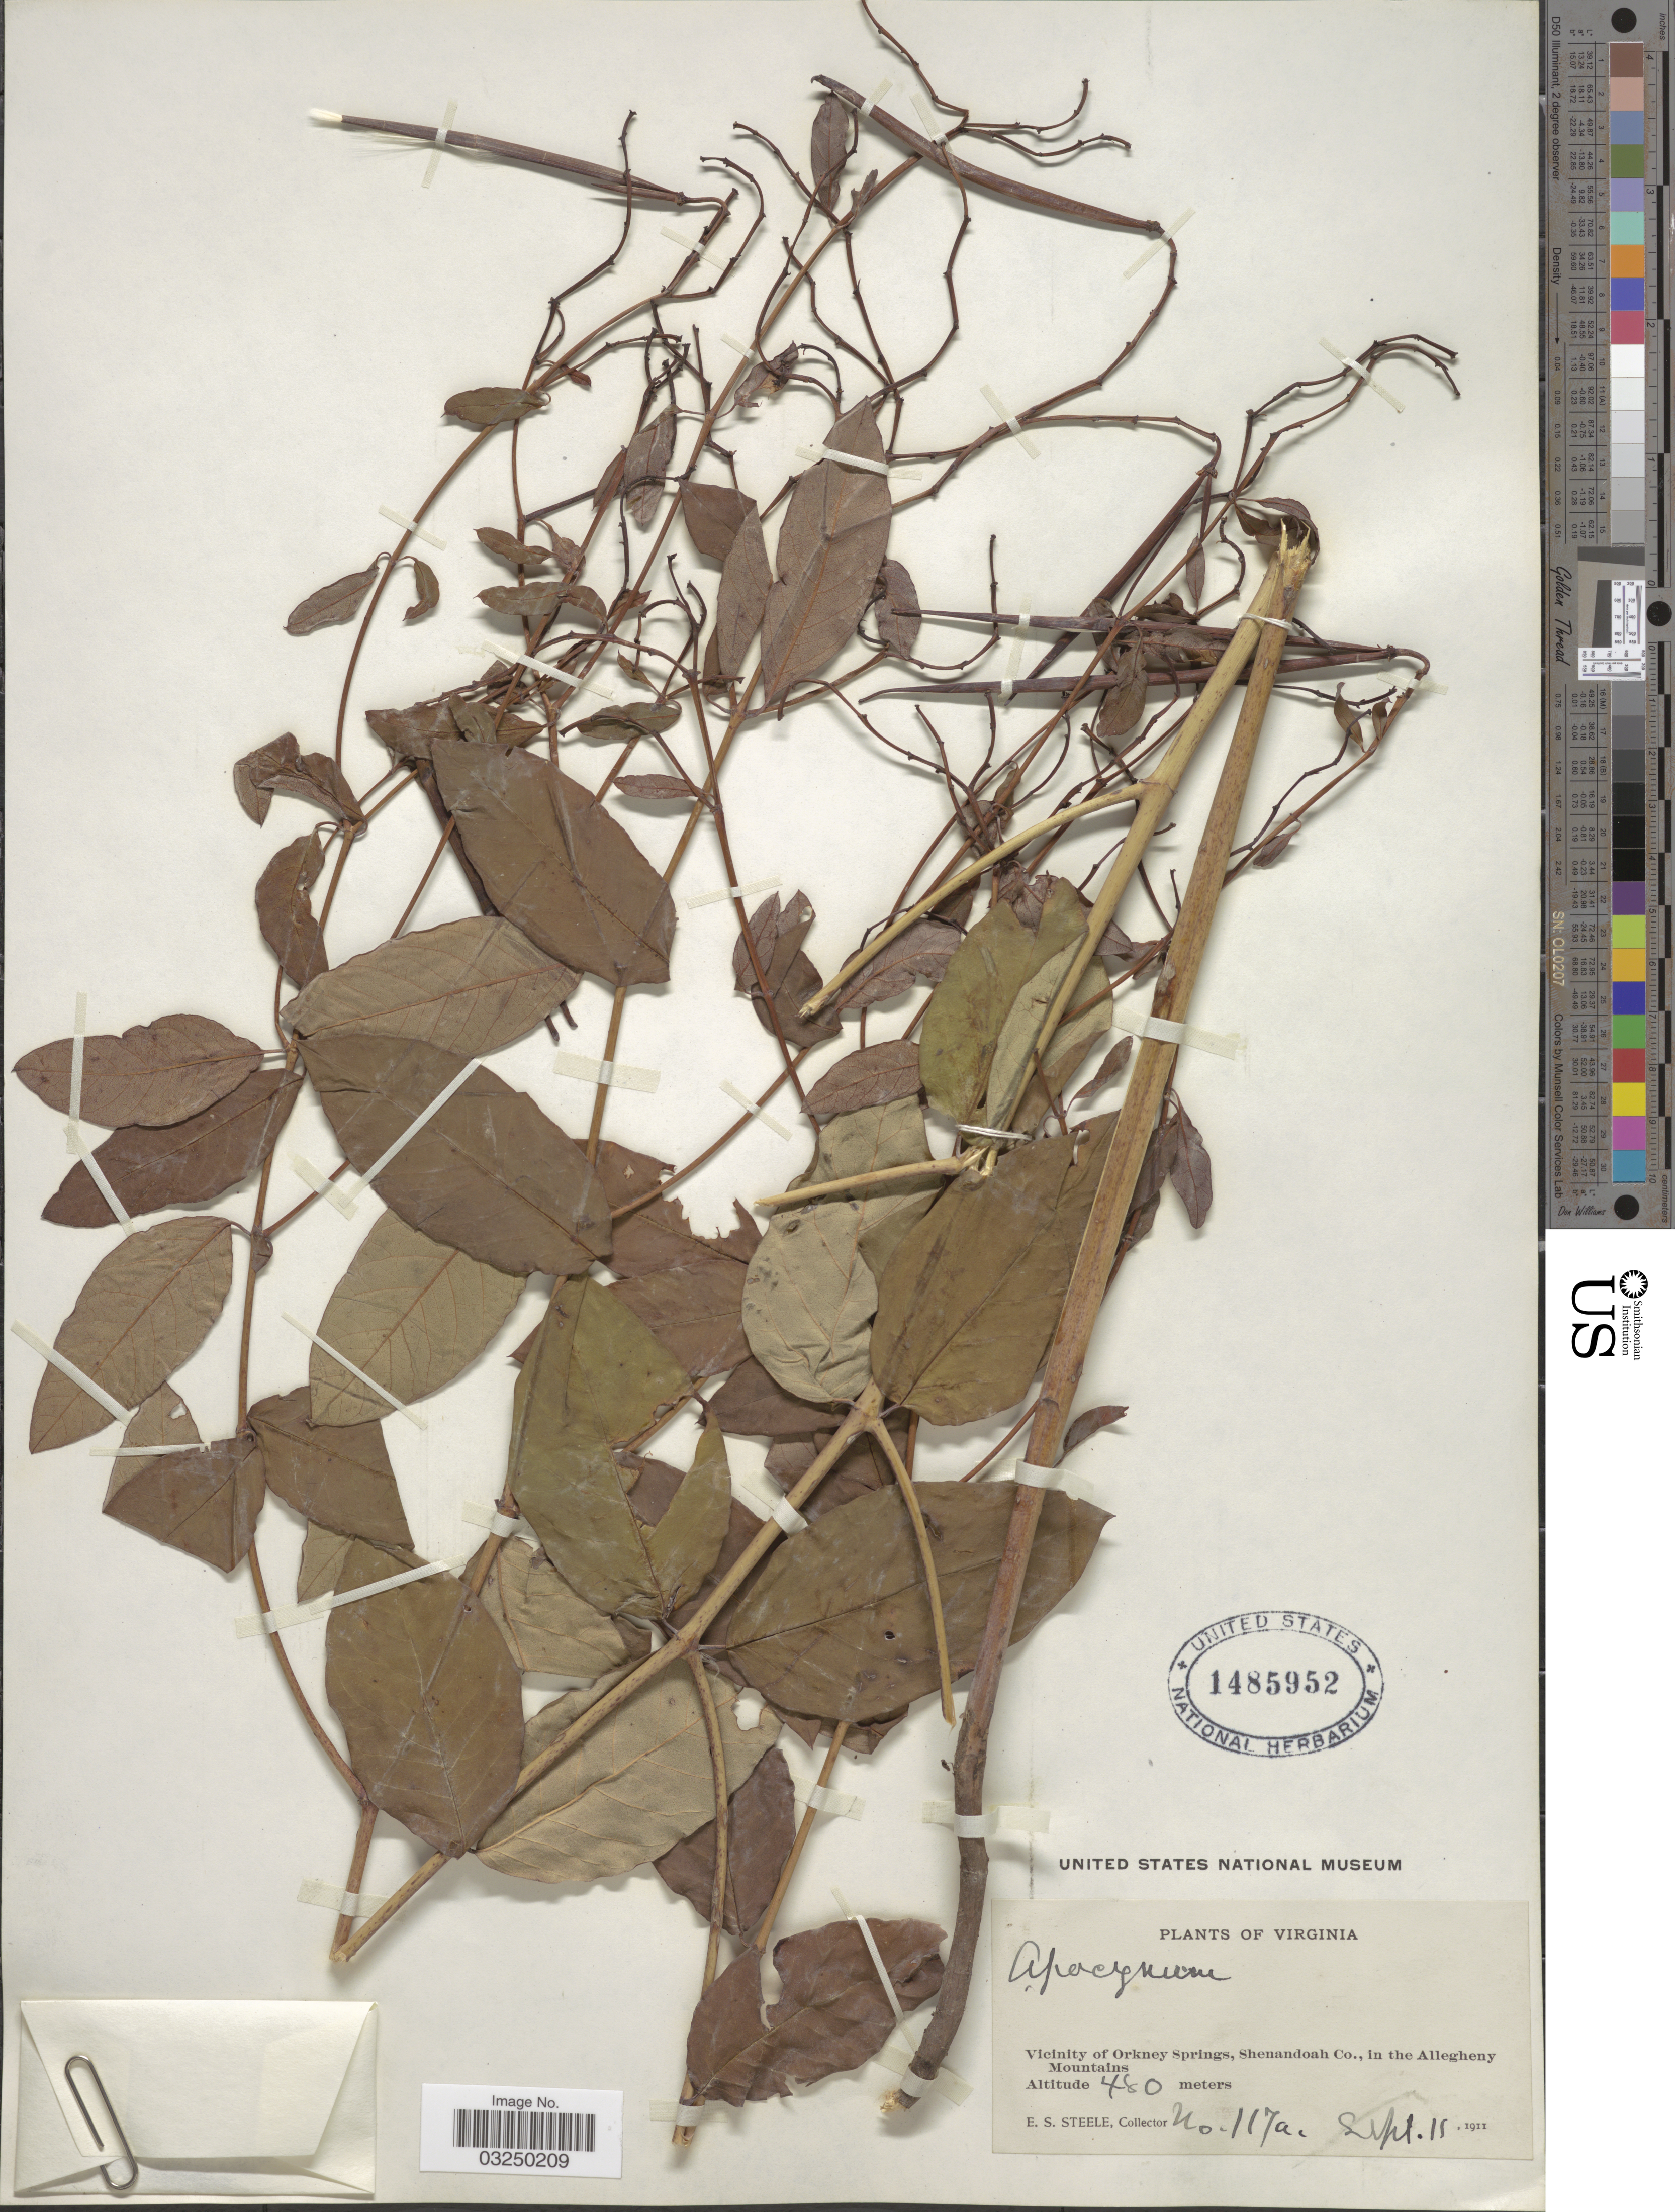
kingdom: Plantae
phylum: Tracheophyta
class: Magnoliopsida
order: Gentianales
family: Apocynaceae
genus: Apocynum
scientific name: Apocynum sp.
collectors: E. Steele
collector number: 117a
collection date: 1911-09-15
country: United States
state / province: Virginia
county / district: Shenandoah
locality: Vicinity of Orkney Springs, Shenandoah Co., in the Allegheny Mountains.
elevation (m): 480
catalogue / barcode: US 1485952